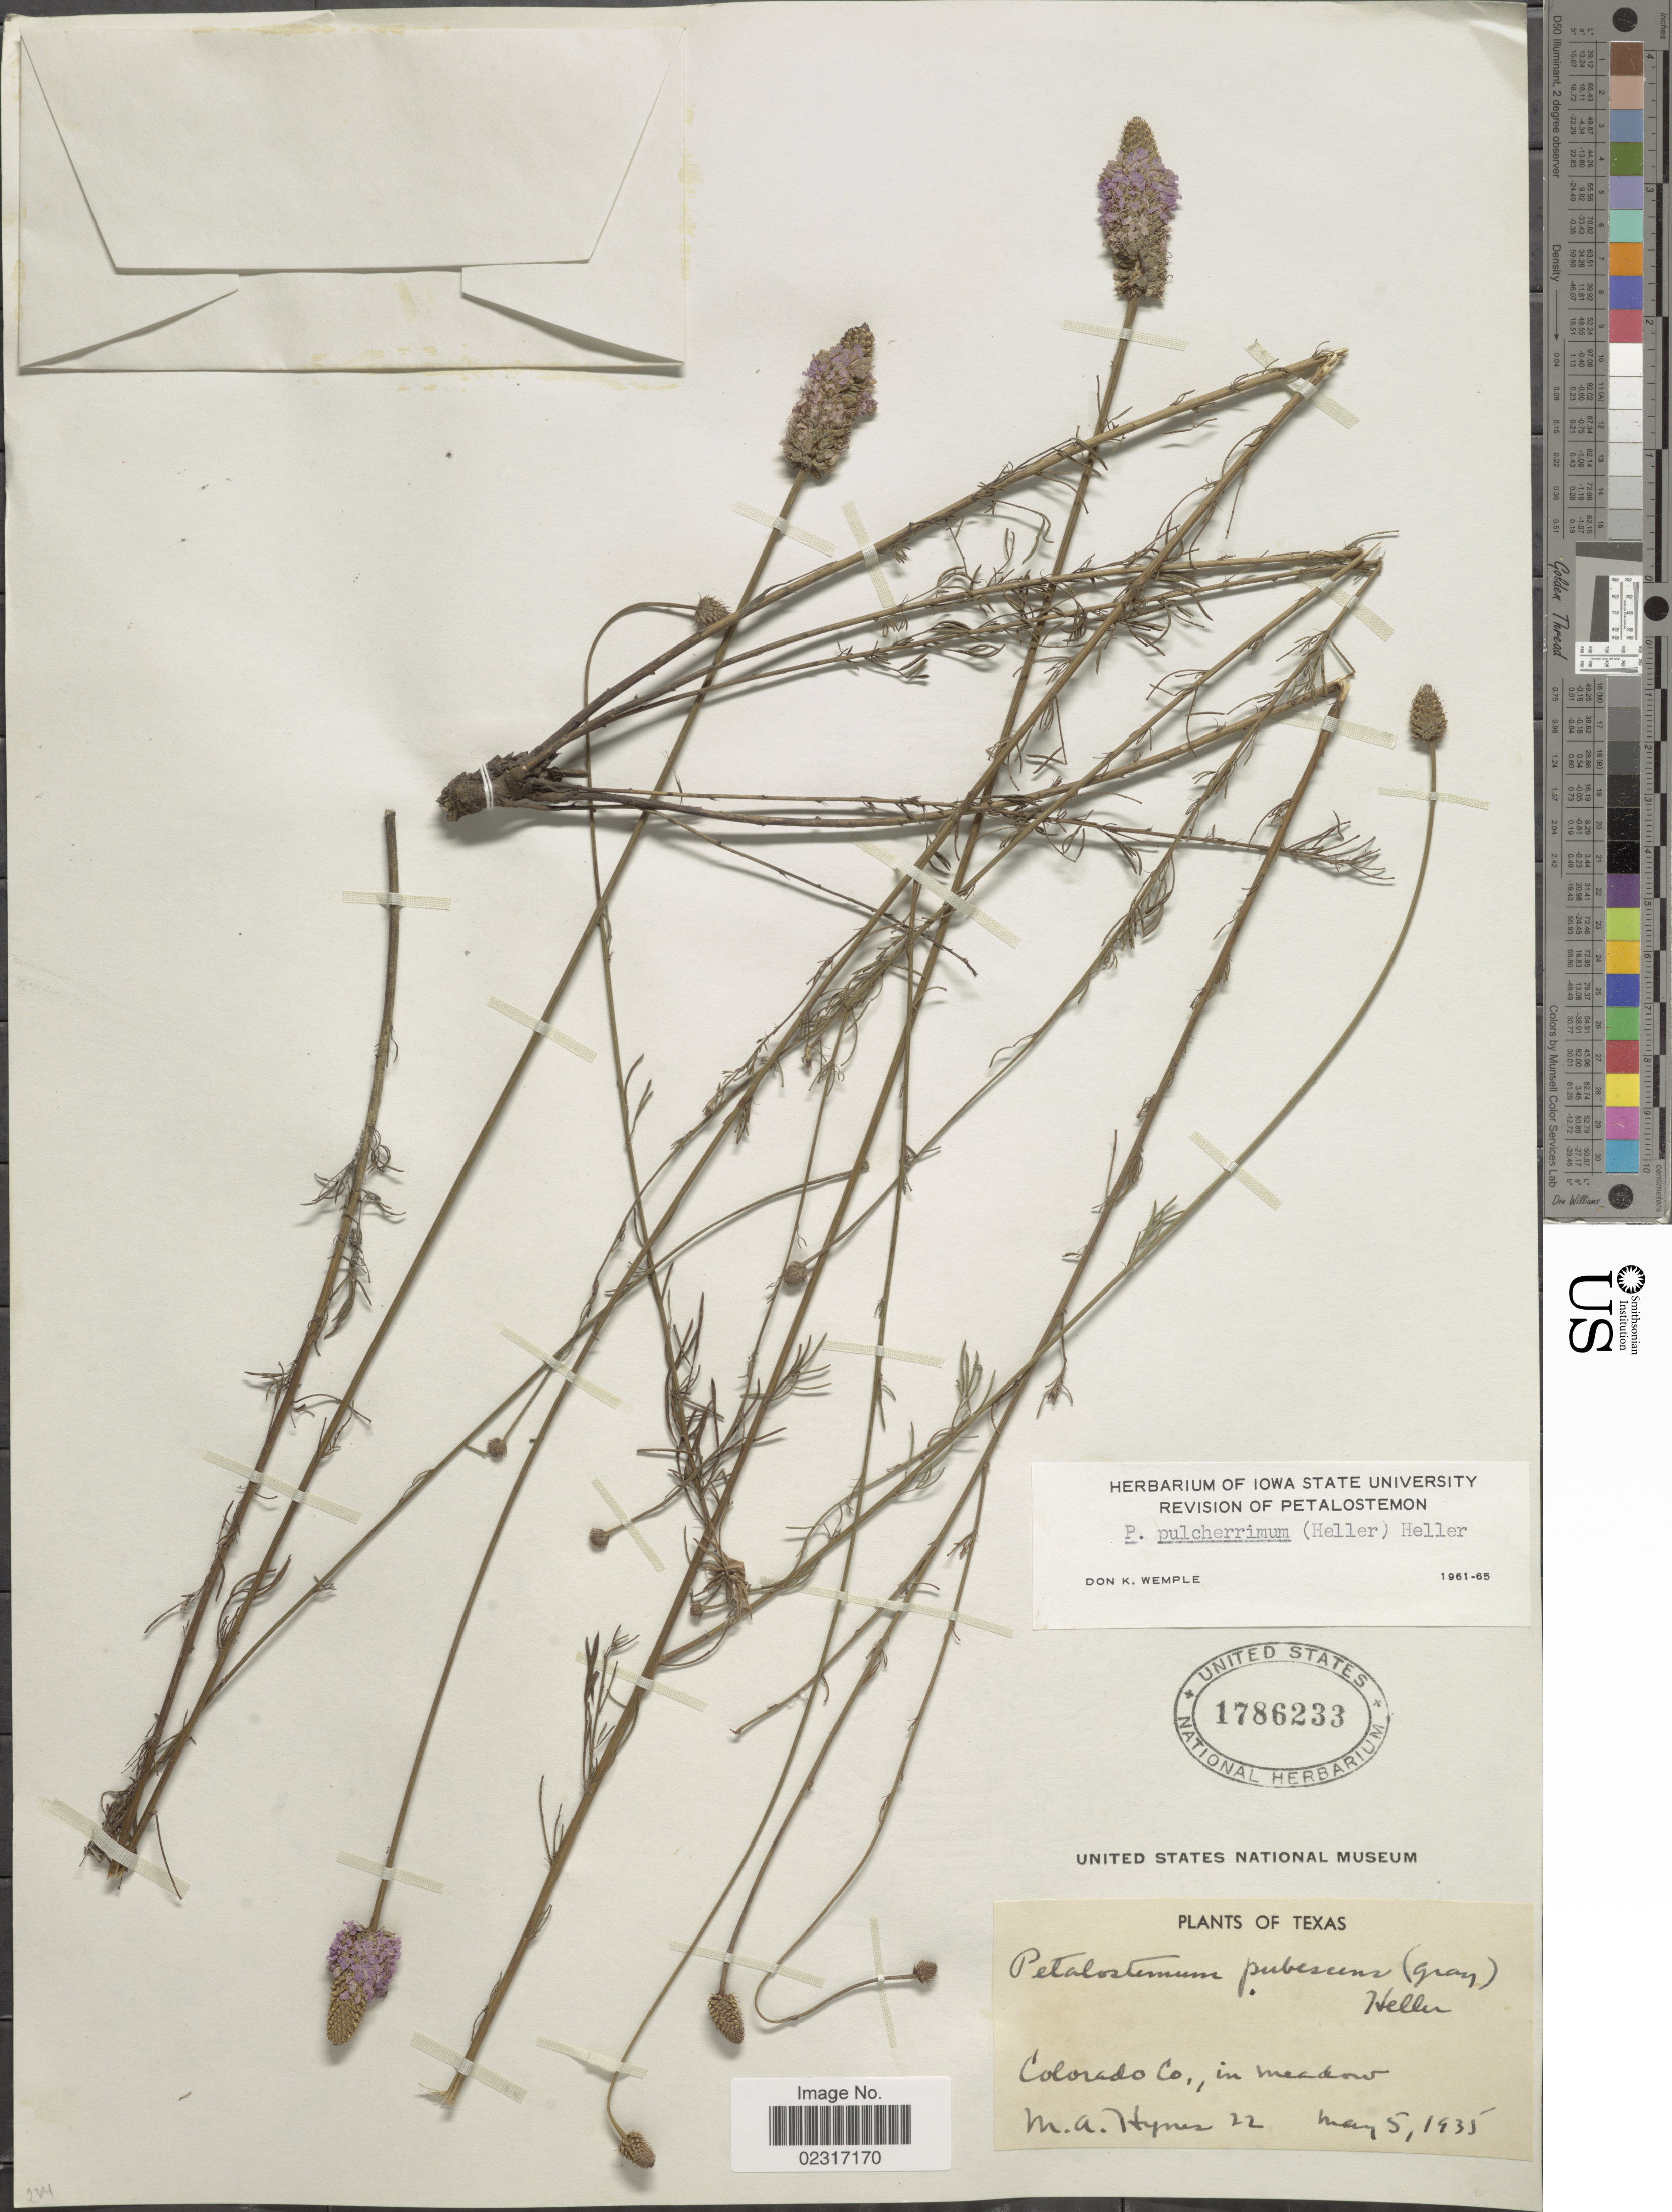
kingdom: Plantae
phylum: Tracheophyta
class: Magnoliopsida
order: Fabales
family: Fabaceae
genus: Dalea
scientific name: Dalea compacta var. pubescens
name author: (A. Gray) Barneby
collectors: M. Hynes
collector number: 22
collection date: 1935-05-05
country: United States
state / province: Texas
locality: Colorado Co., in meadow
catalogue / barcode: US 1786233